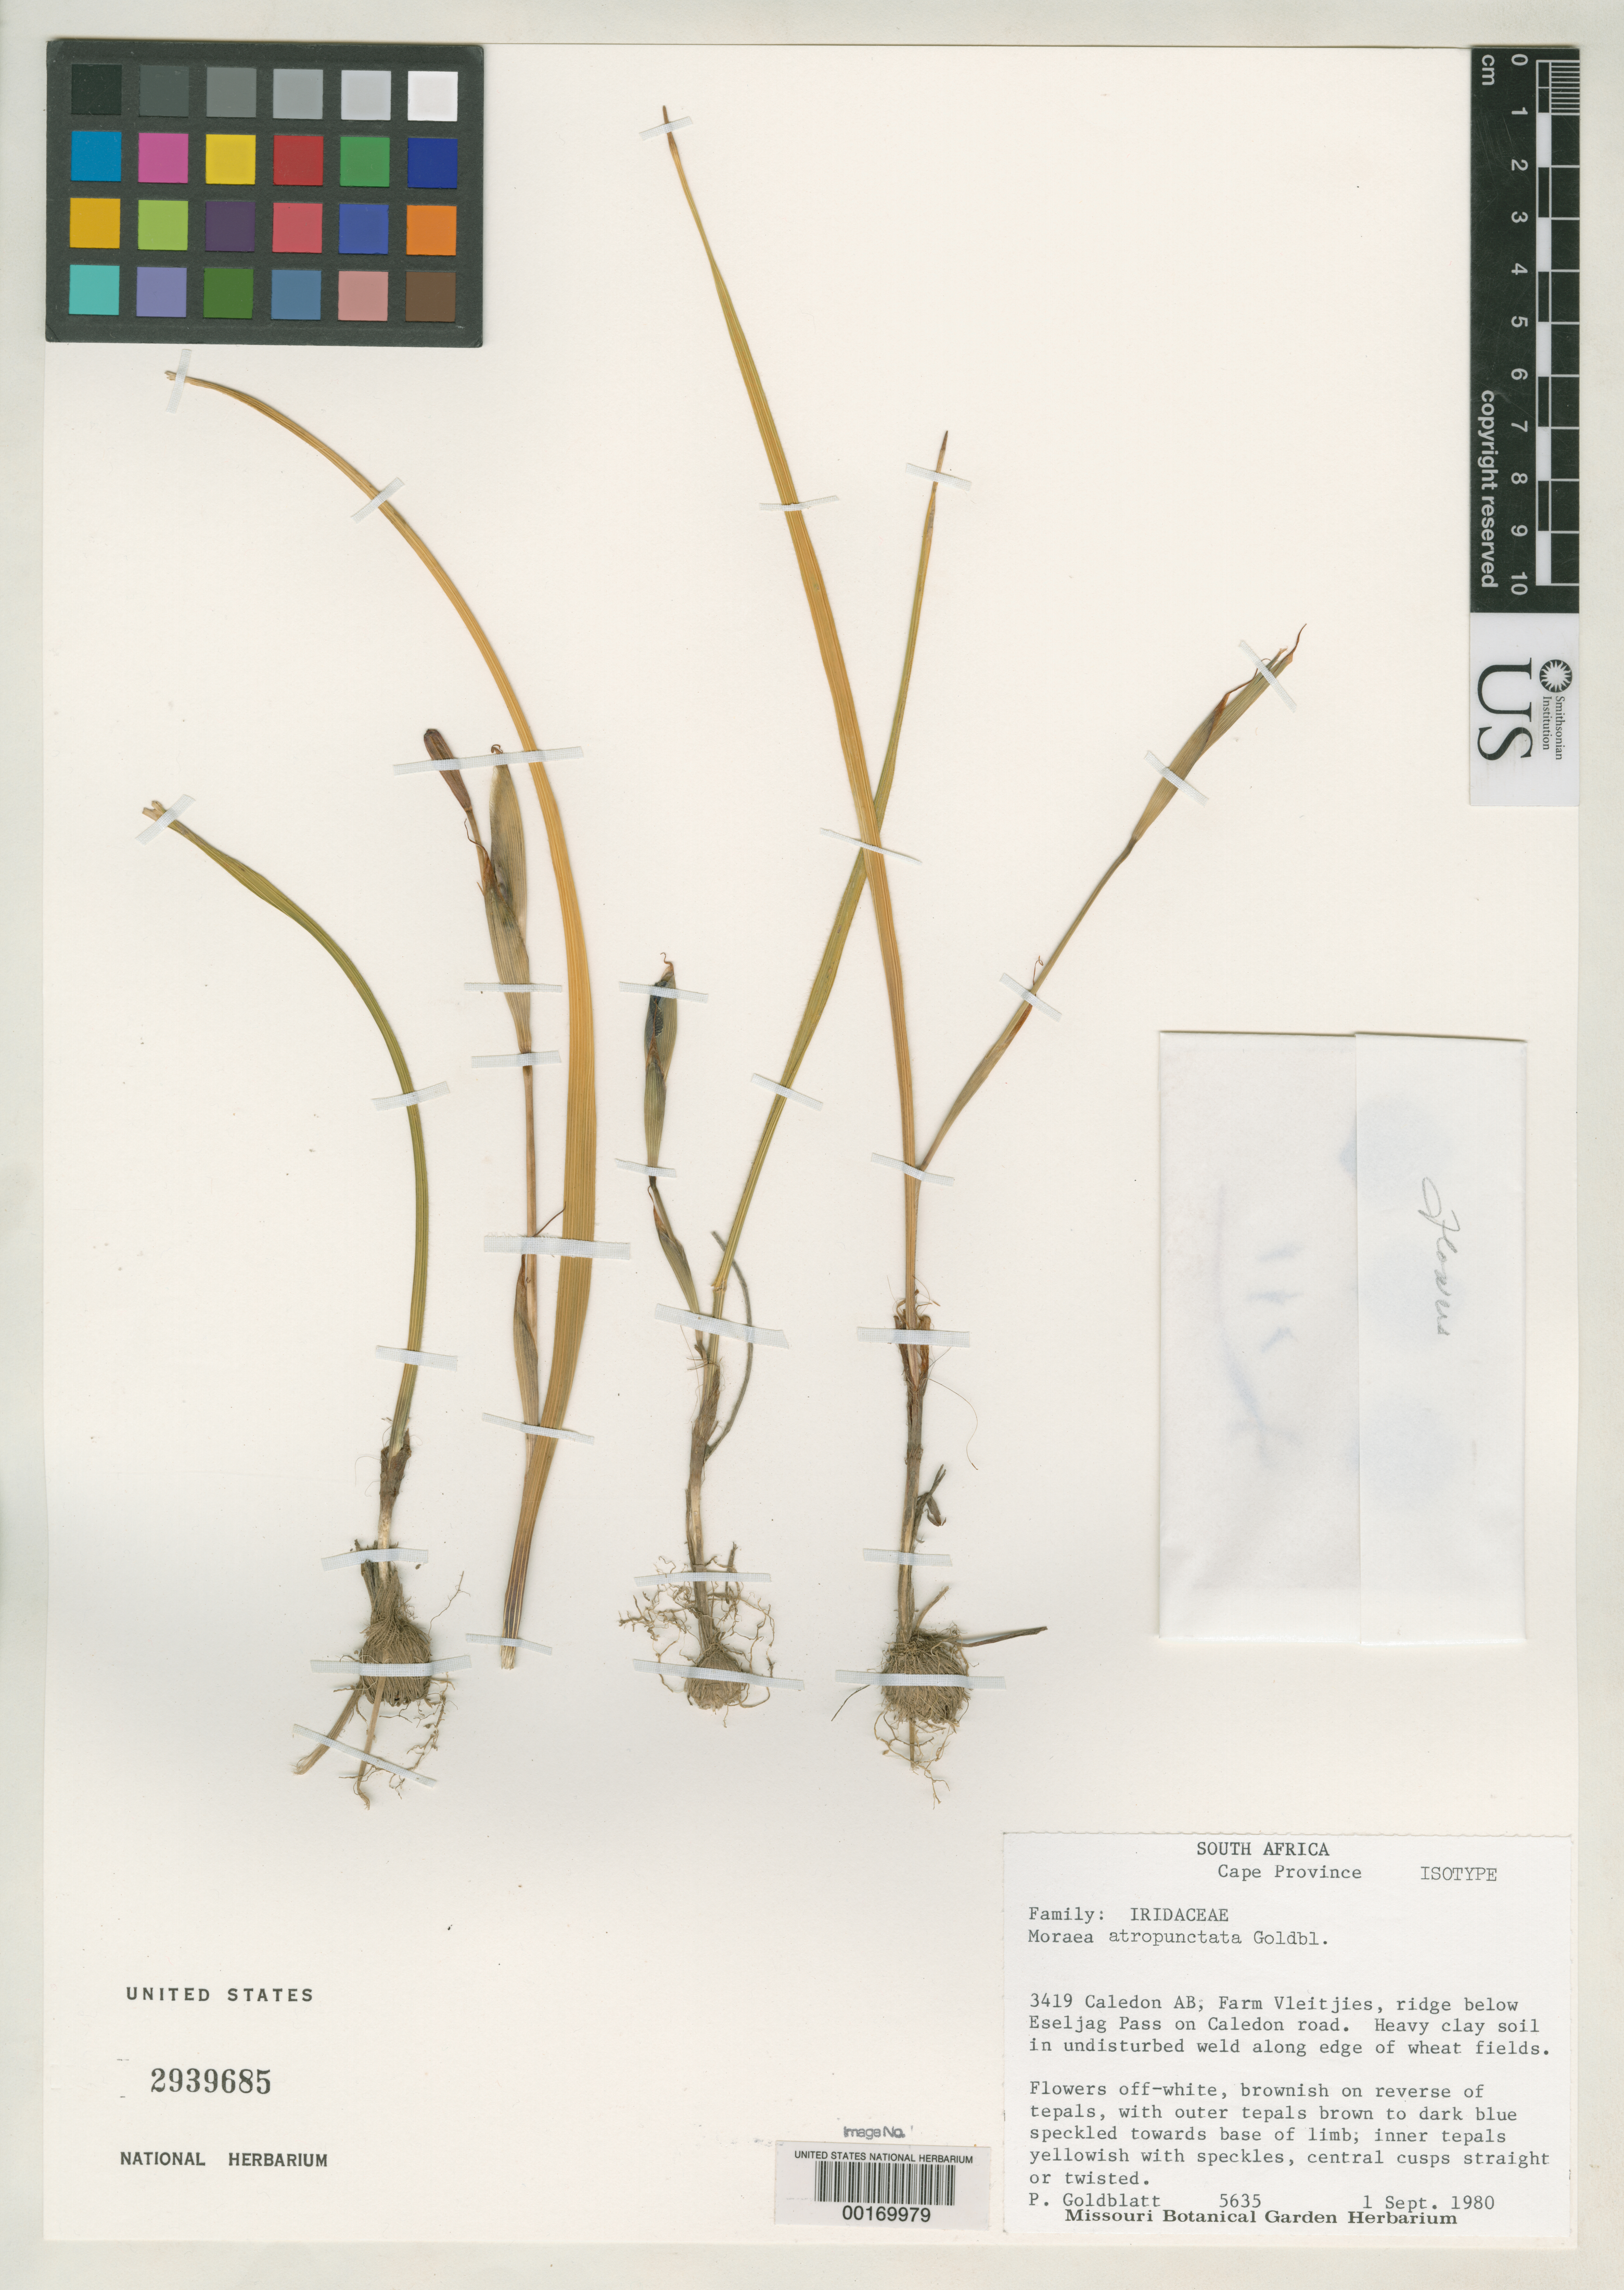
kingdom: Plantae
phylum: Tracheophyta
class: Liliopsida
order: Asparagales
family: Iridaceae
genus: Moraea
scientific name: Moraea atropunctata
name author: Goldblatt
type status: Isotype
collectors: P. Goldblatt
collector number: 5635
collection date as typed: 01 Sep 1980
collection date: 1980-09-01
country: South Africa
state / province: Western Cape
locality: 3419 Caledonab, farm Vleitjies, ridge below Eseljag pass on Caledon road. Caledon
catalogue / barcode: US 2939685